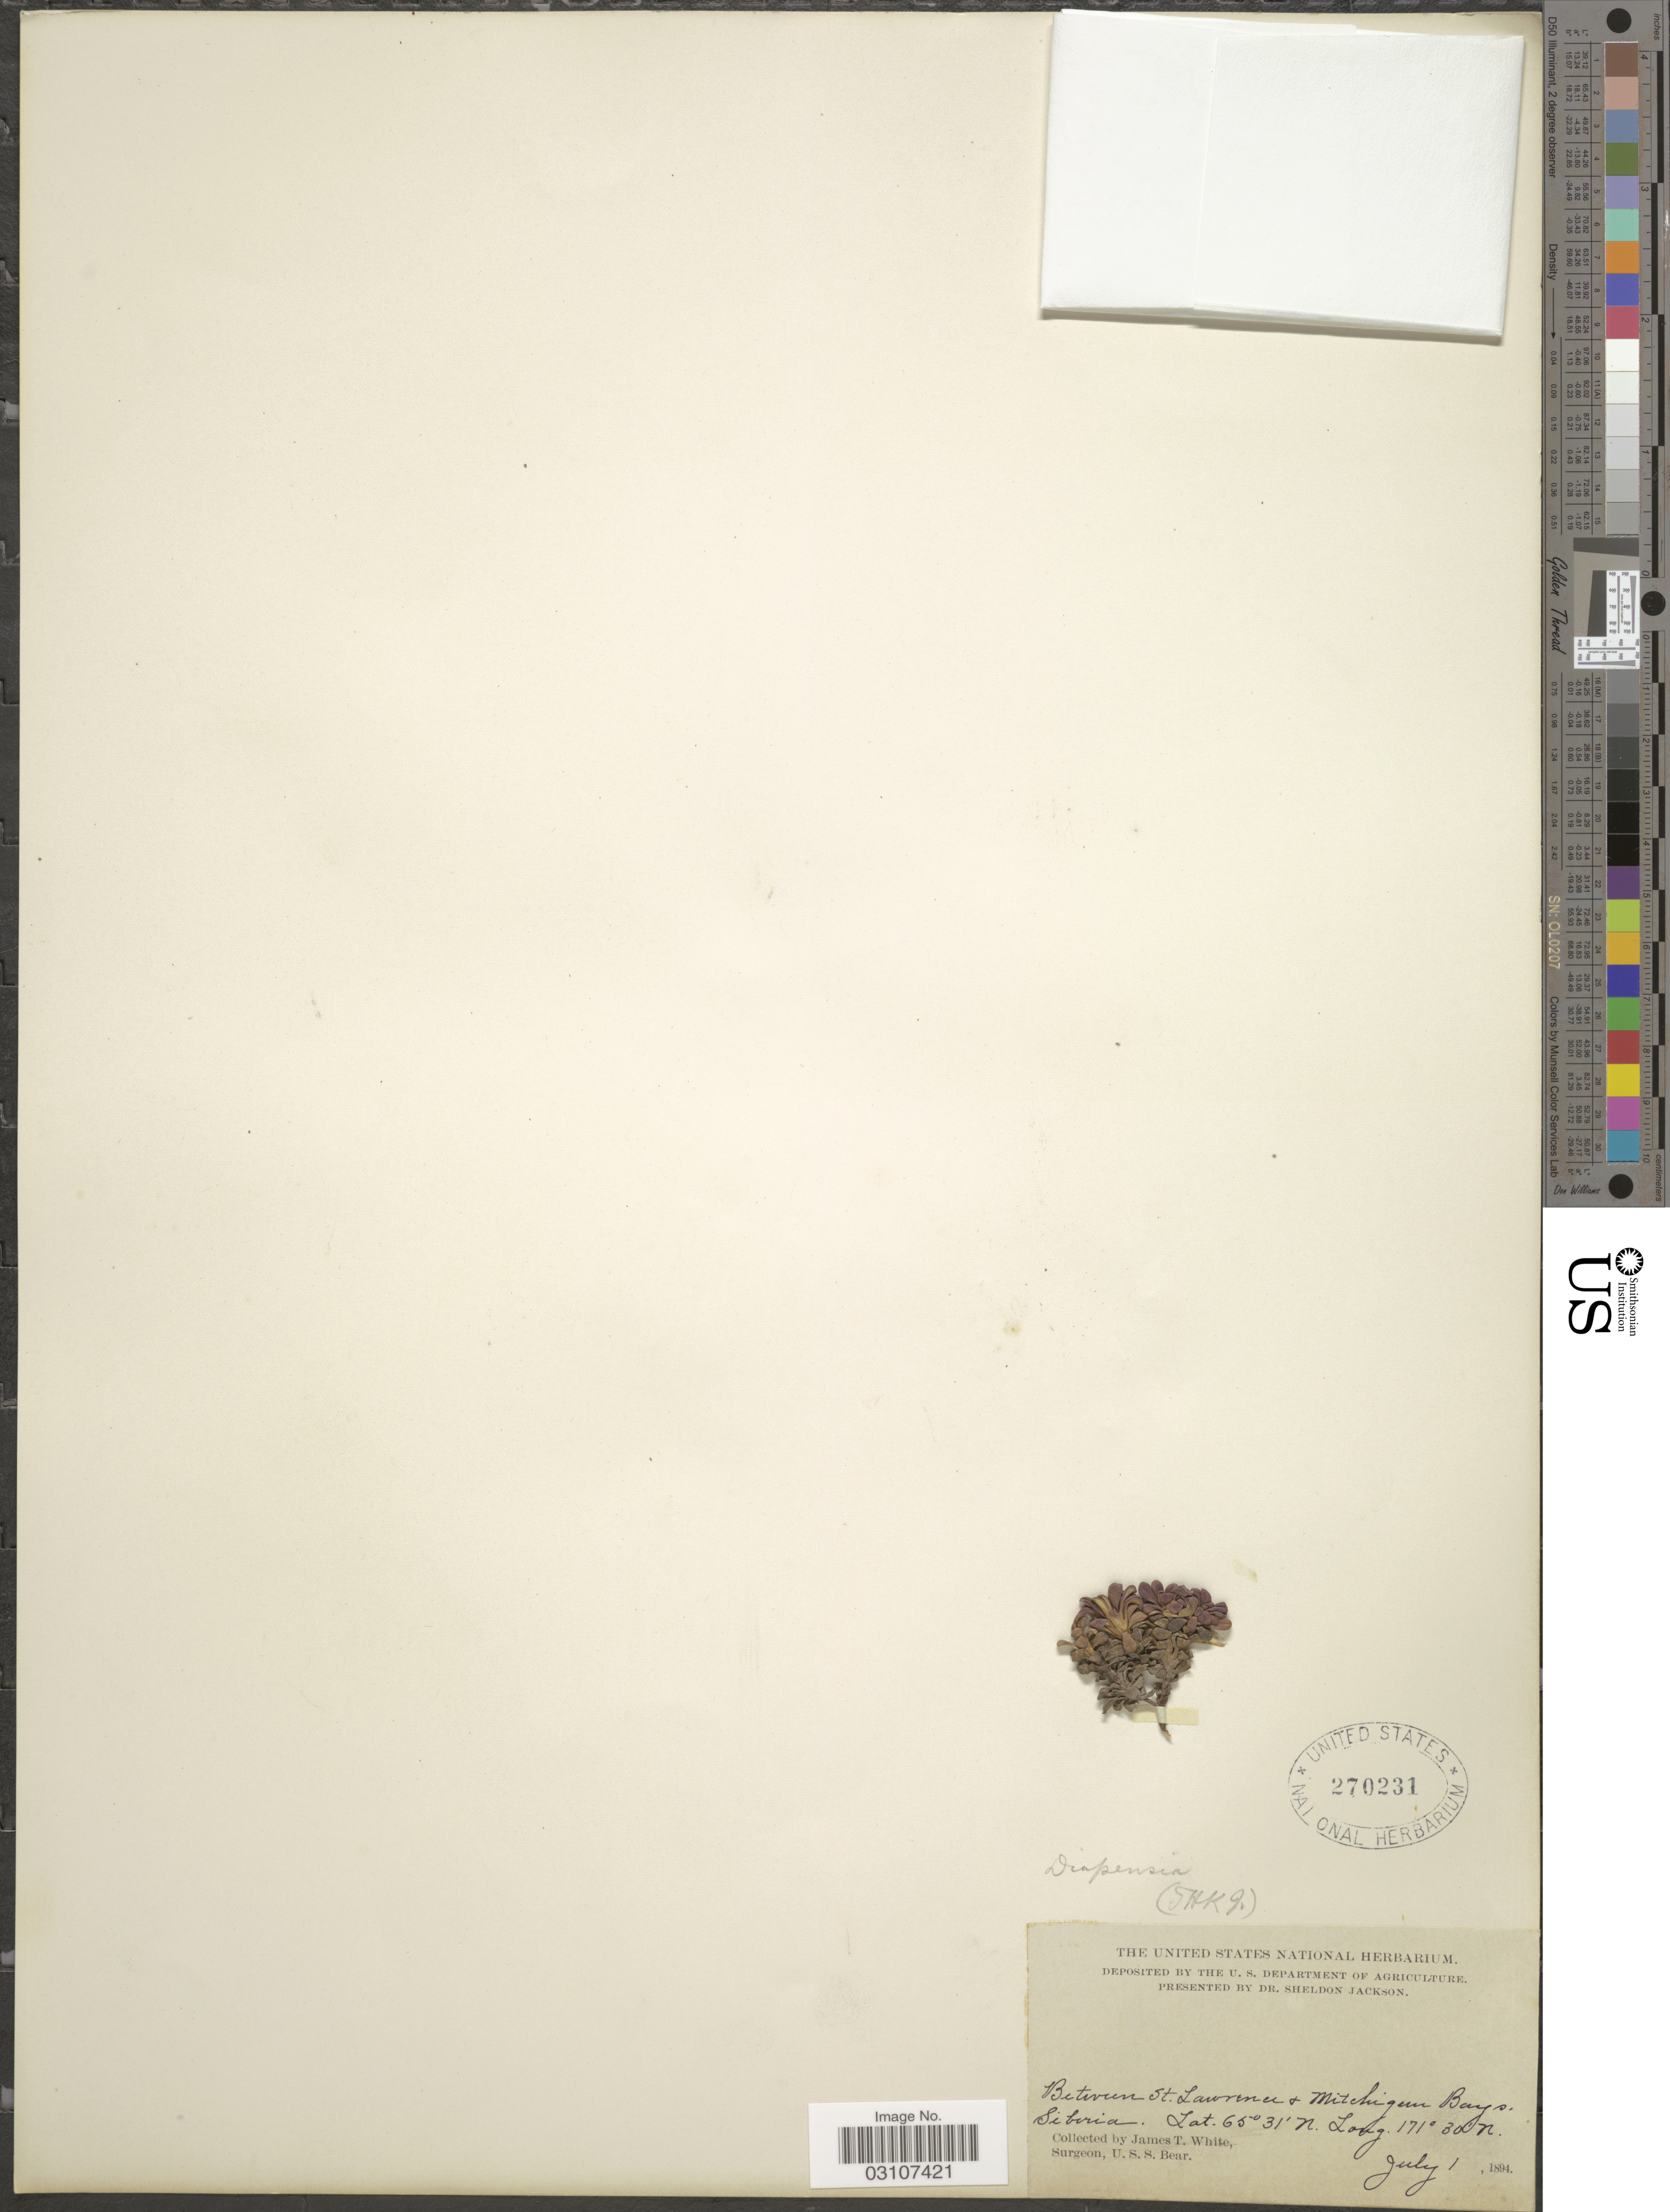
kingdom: Plantae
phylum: Tracheophyta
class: Magnoliopsida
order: Ericales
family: Diapensiaceae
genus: Diapensia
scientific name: Diapensia lapponica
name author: L.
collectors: J. T. White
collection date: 1894-07-01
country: Russian Federation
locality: Between St. Lawrence & Mitchigun Bays, Siberia.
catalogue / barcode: US 270231